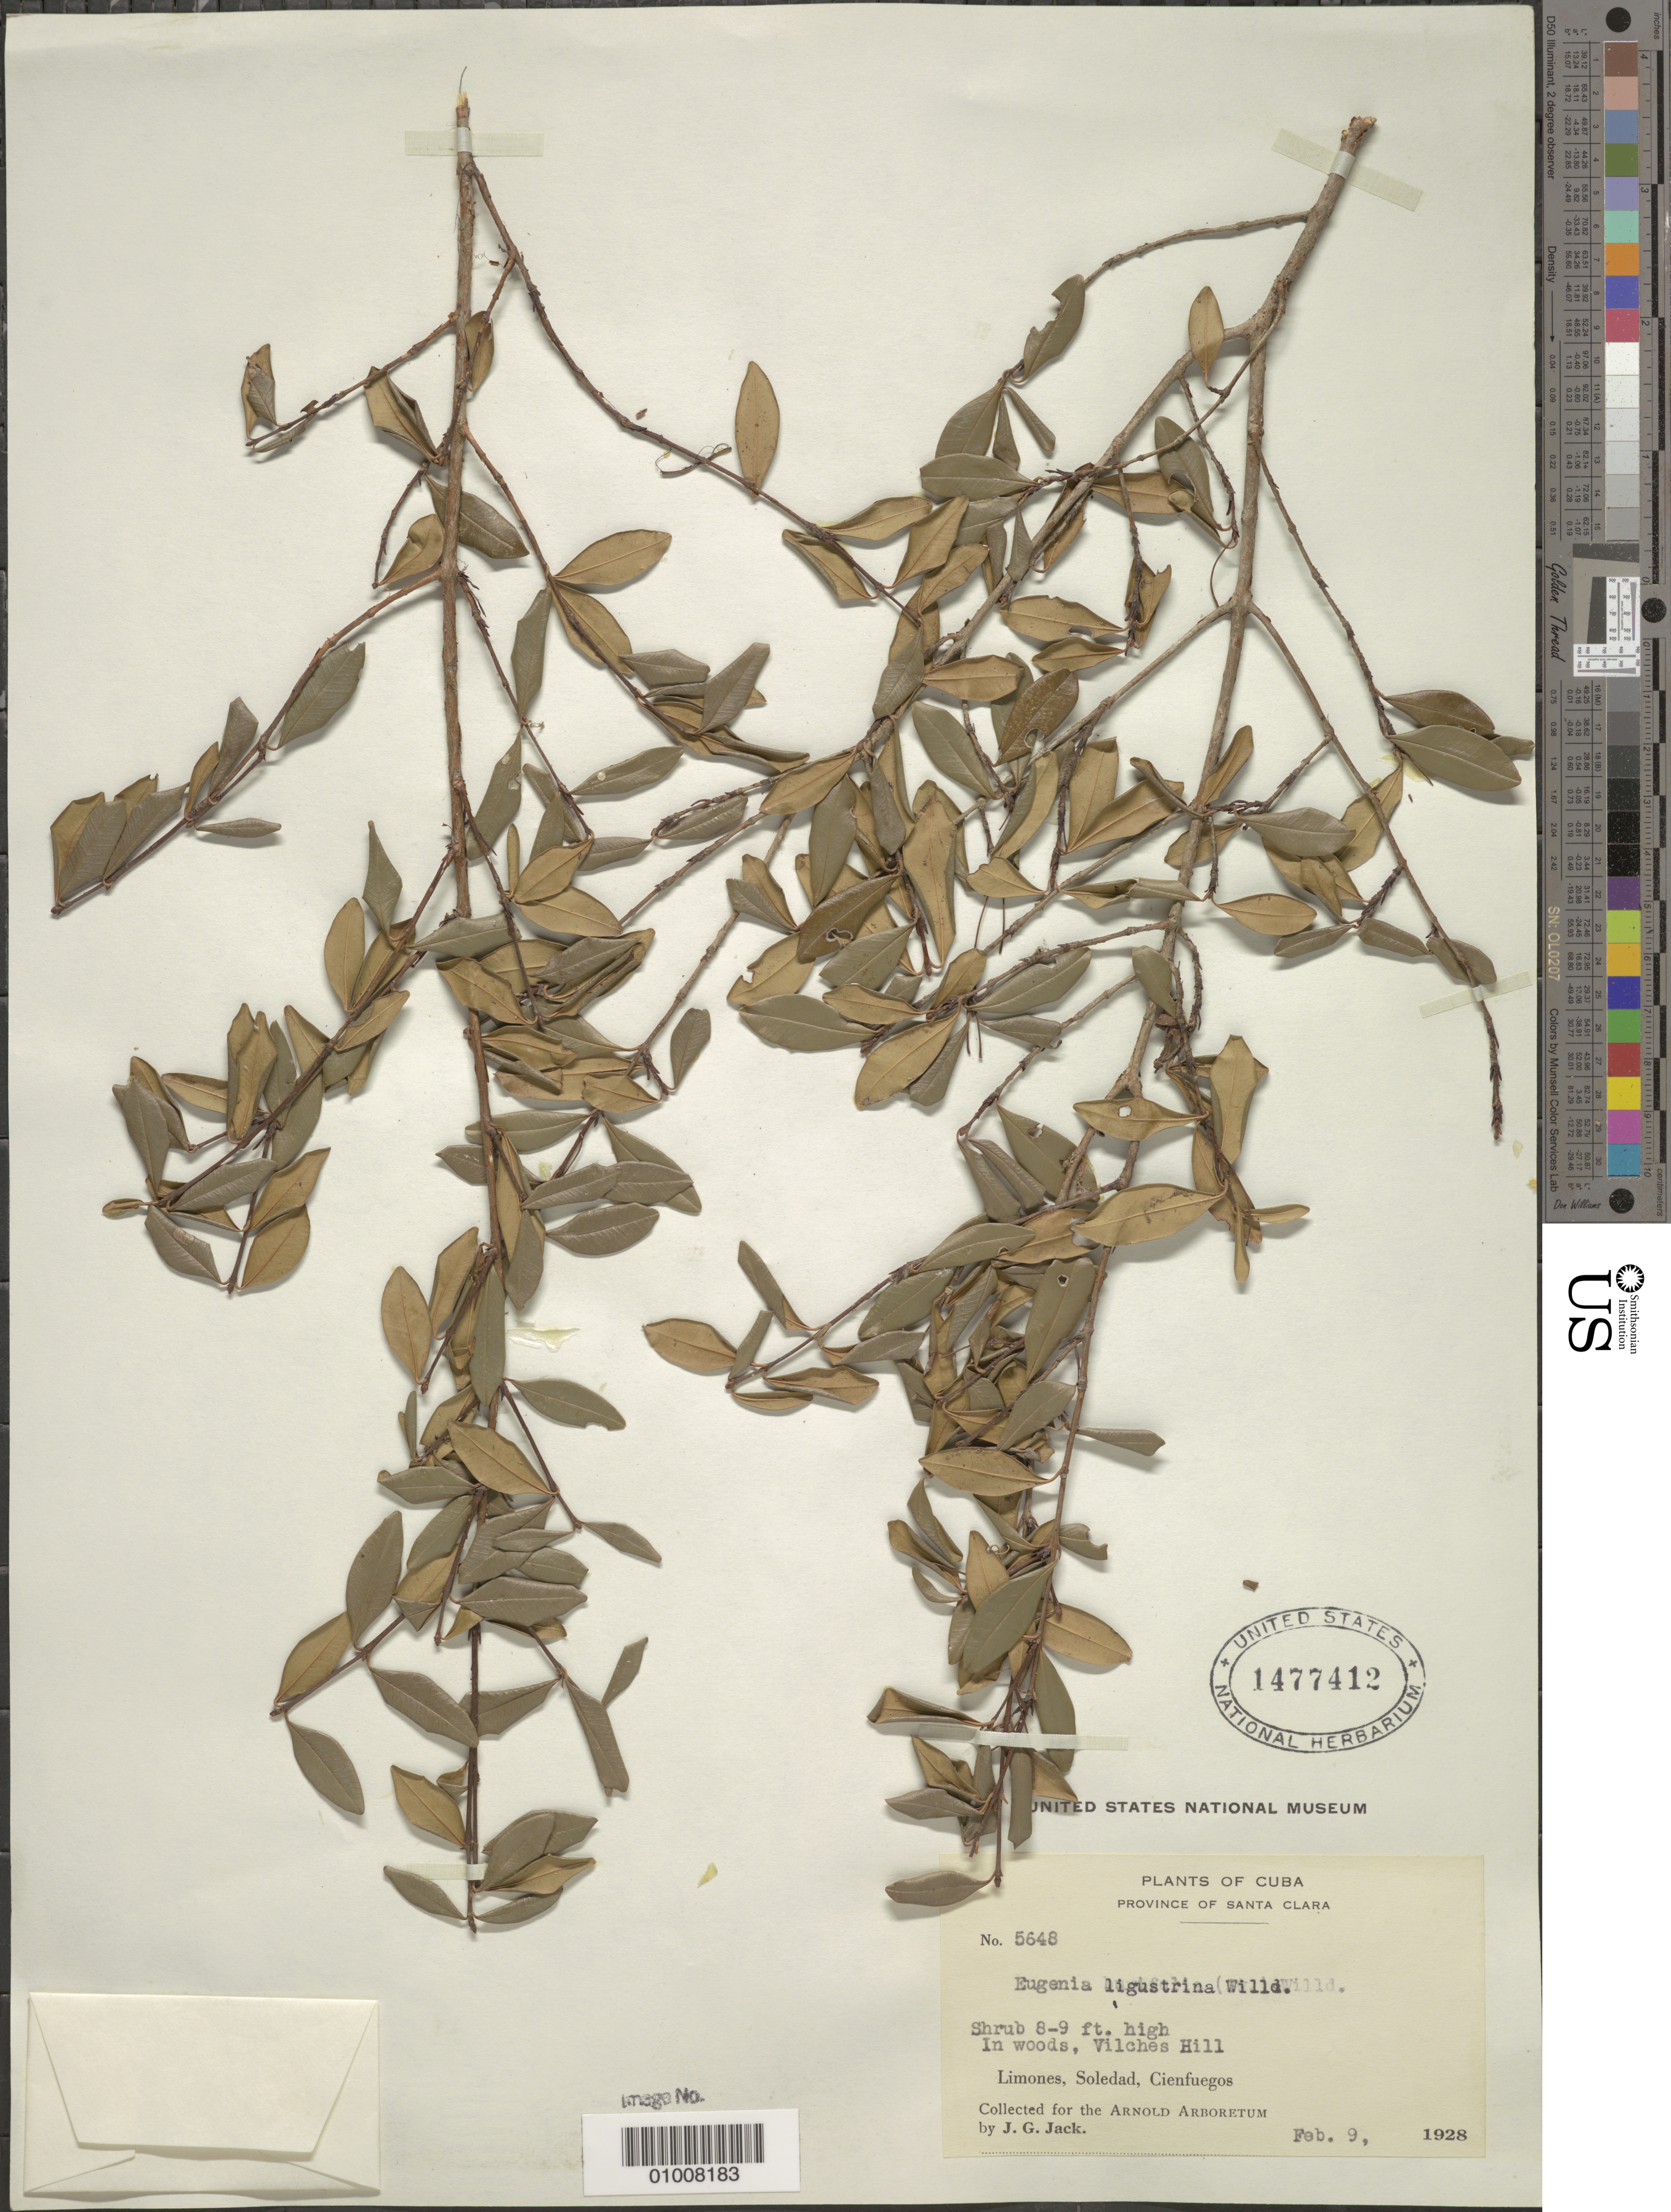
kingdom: Plantae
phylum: Tracheophyta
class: Magnoliopsida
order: Myrtales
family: Myrtaceae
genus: Eugenia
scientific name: Eugenia ligustrina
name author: (Sw.) Willd.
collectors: J. G. Jack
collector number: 5648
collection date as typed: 09 Feb 1928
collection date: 1928-02-09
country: Cuba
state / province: Cienfuegos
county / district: Santa Clara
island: Cuba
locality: Vilches Hill, Limones, Soledad, Cienfuegos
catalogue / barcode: US 1477412